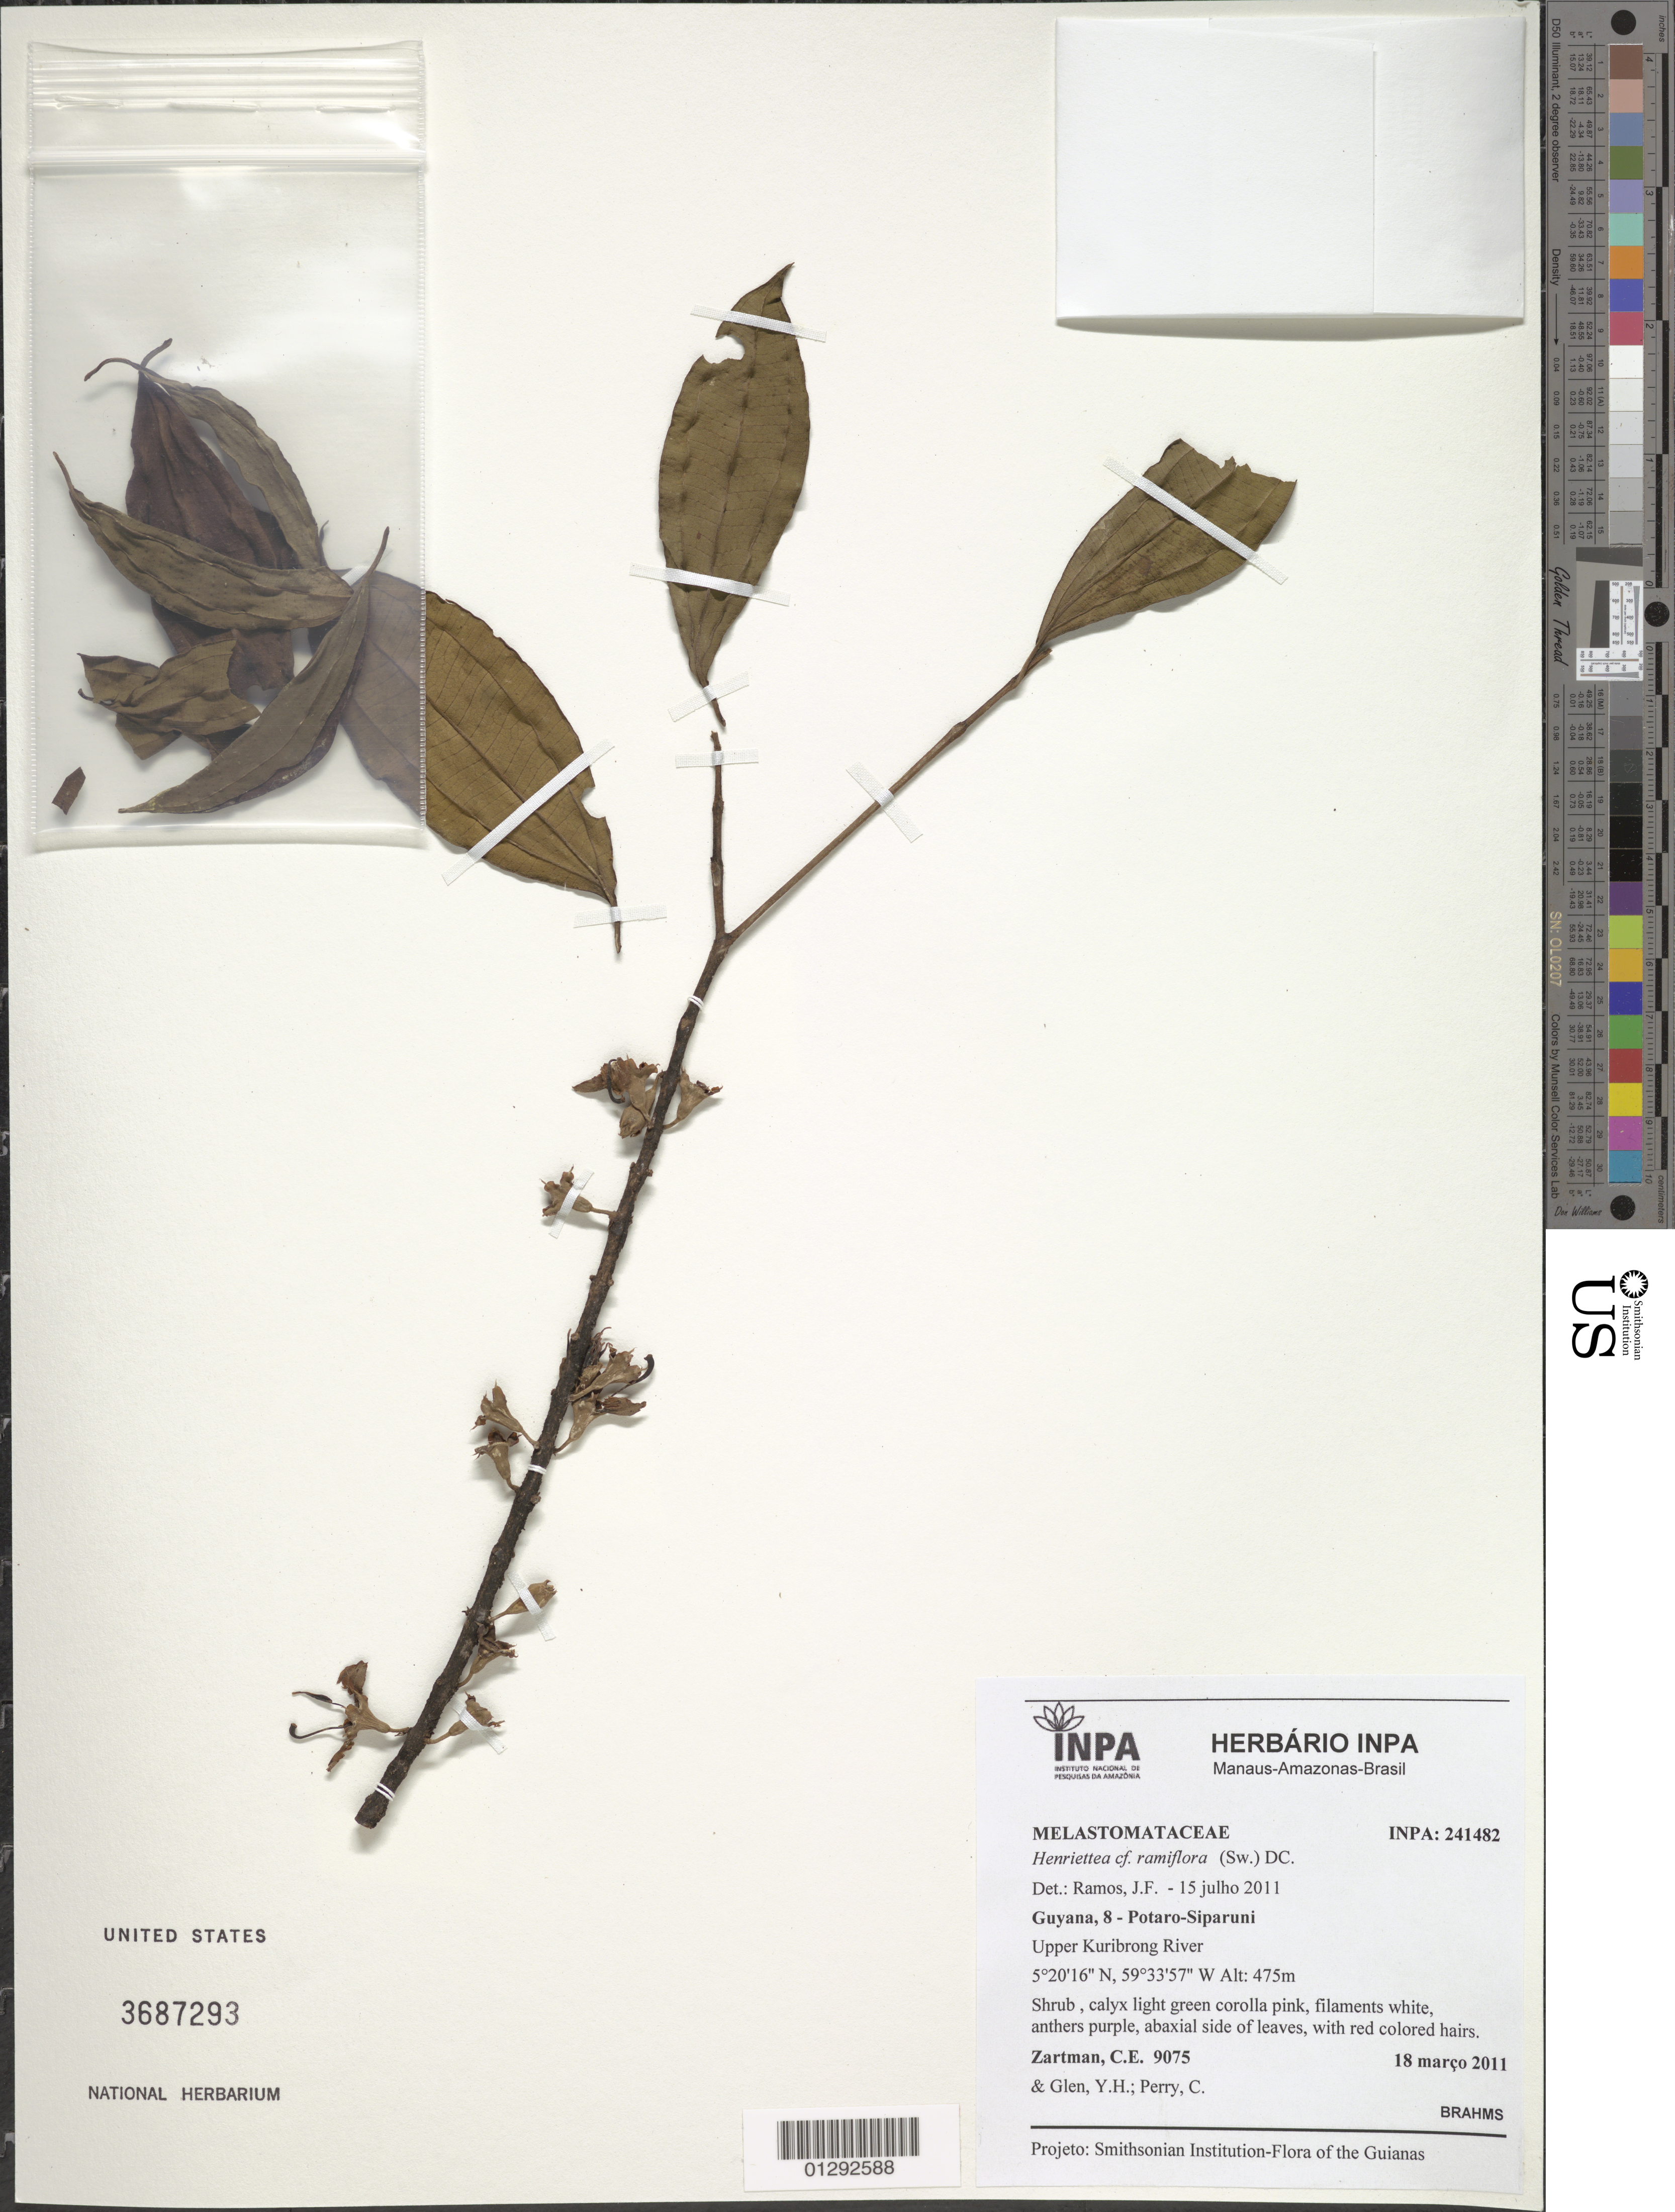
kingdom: Plantae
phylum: Tracheophyta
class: Magnoliopsida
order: Myrtales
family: Melastomataceae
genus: Henriettea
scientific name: Henriettea ramiflora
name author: (Sw.) DC.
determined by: Ramos, J. F.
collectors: C. Zartman, Y. Glen & C. Perry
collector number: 9075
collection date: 2011-03-18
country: Guyana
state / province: Potaro-Siparuni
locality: Upper Kuribrong River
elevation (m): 475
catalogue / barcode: US 3687293